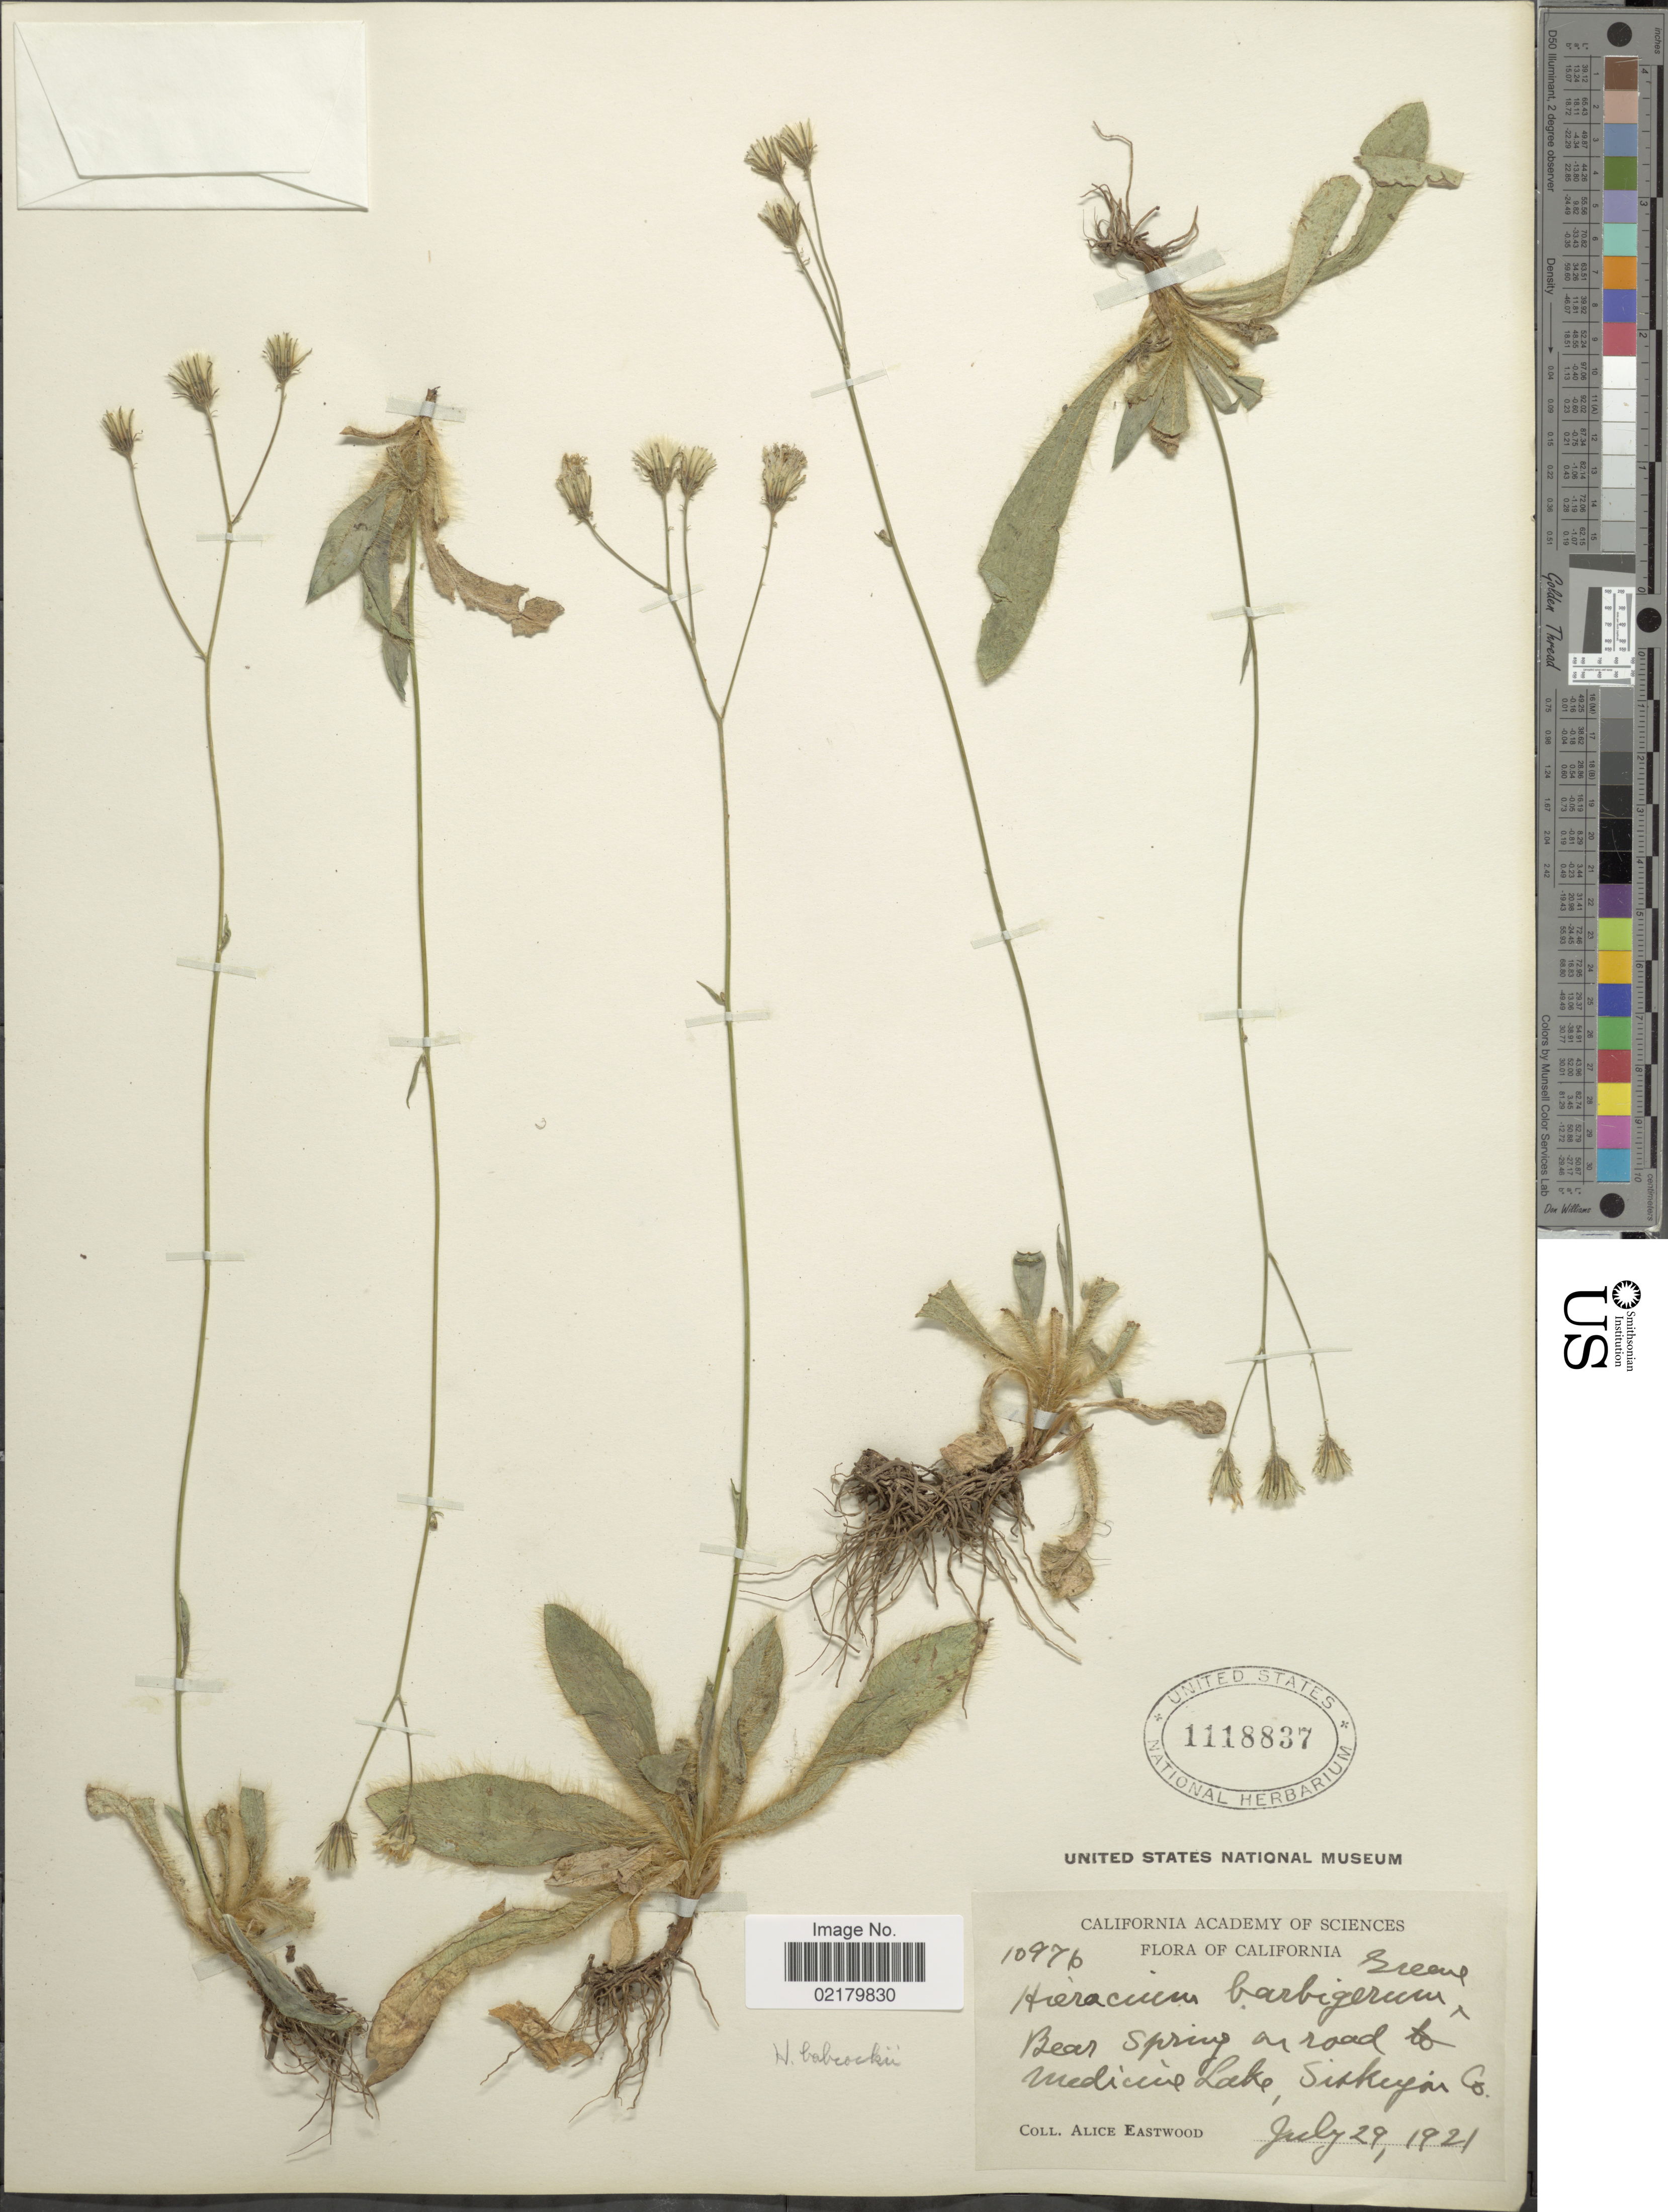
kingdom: Plantae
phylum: Tracheophyta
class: Magnoliopsida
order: Asterales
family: Asteraceae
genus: Hieracium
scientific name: Hieracium babcockii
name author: Zahn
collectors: A. Eastwood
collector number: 10976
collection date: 1921-07-29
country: United States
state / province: California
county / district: Siskiyou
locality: Bear Spring on road to Medicine Lake, Siskiyou Co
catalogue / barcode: US 1118837